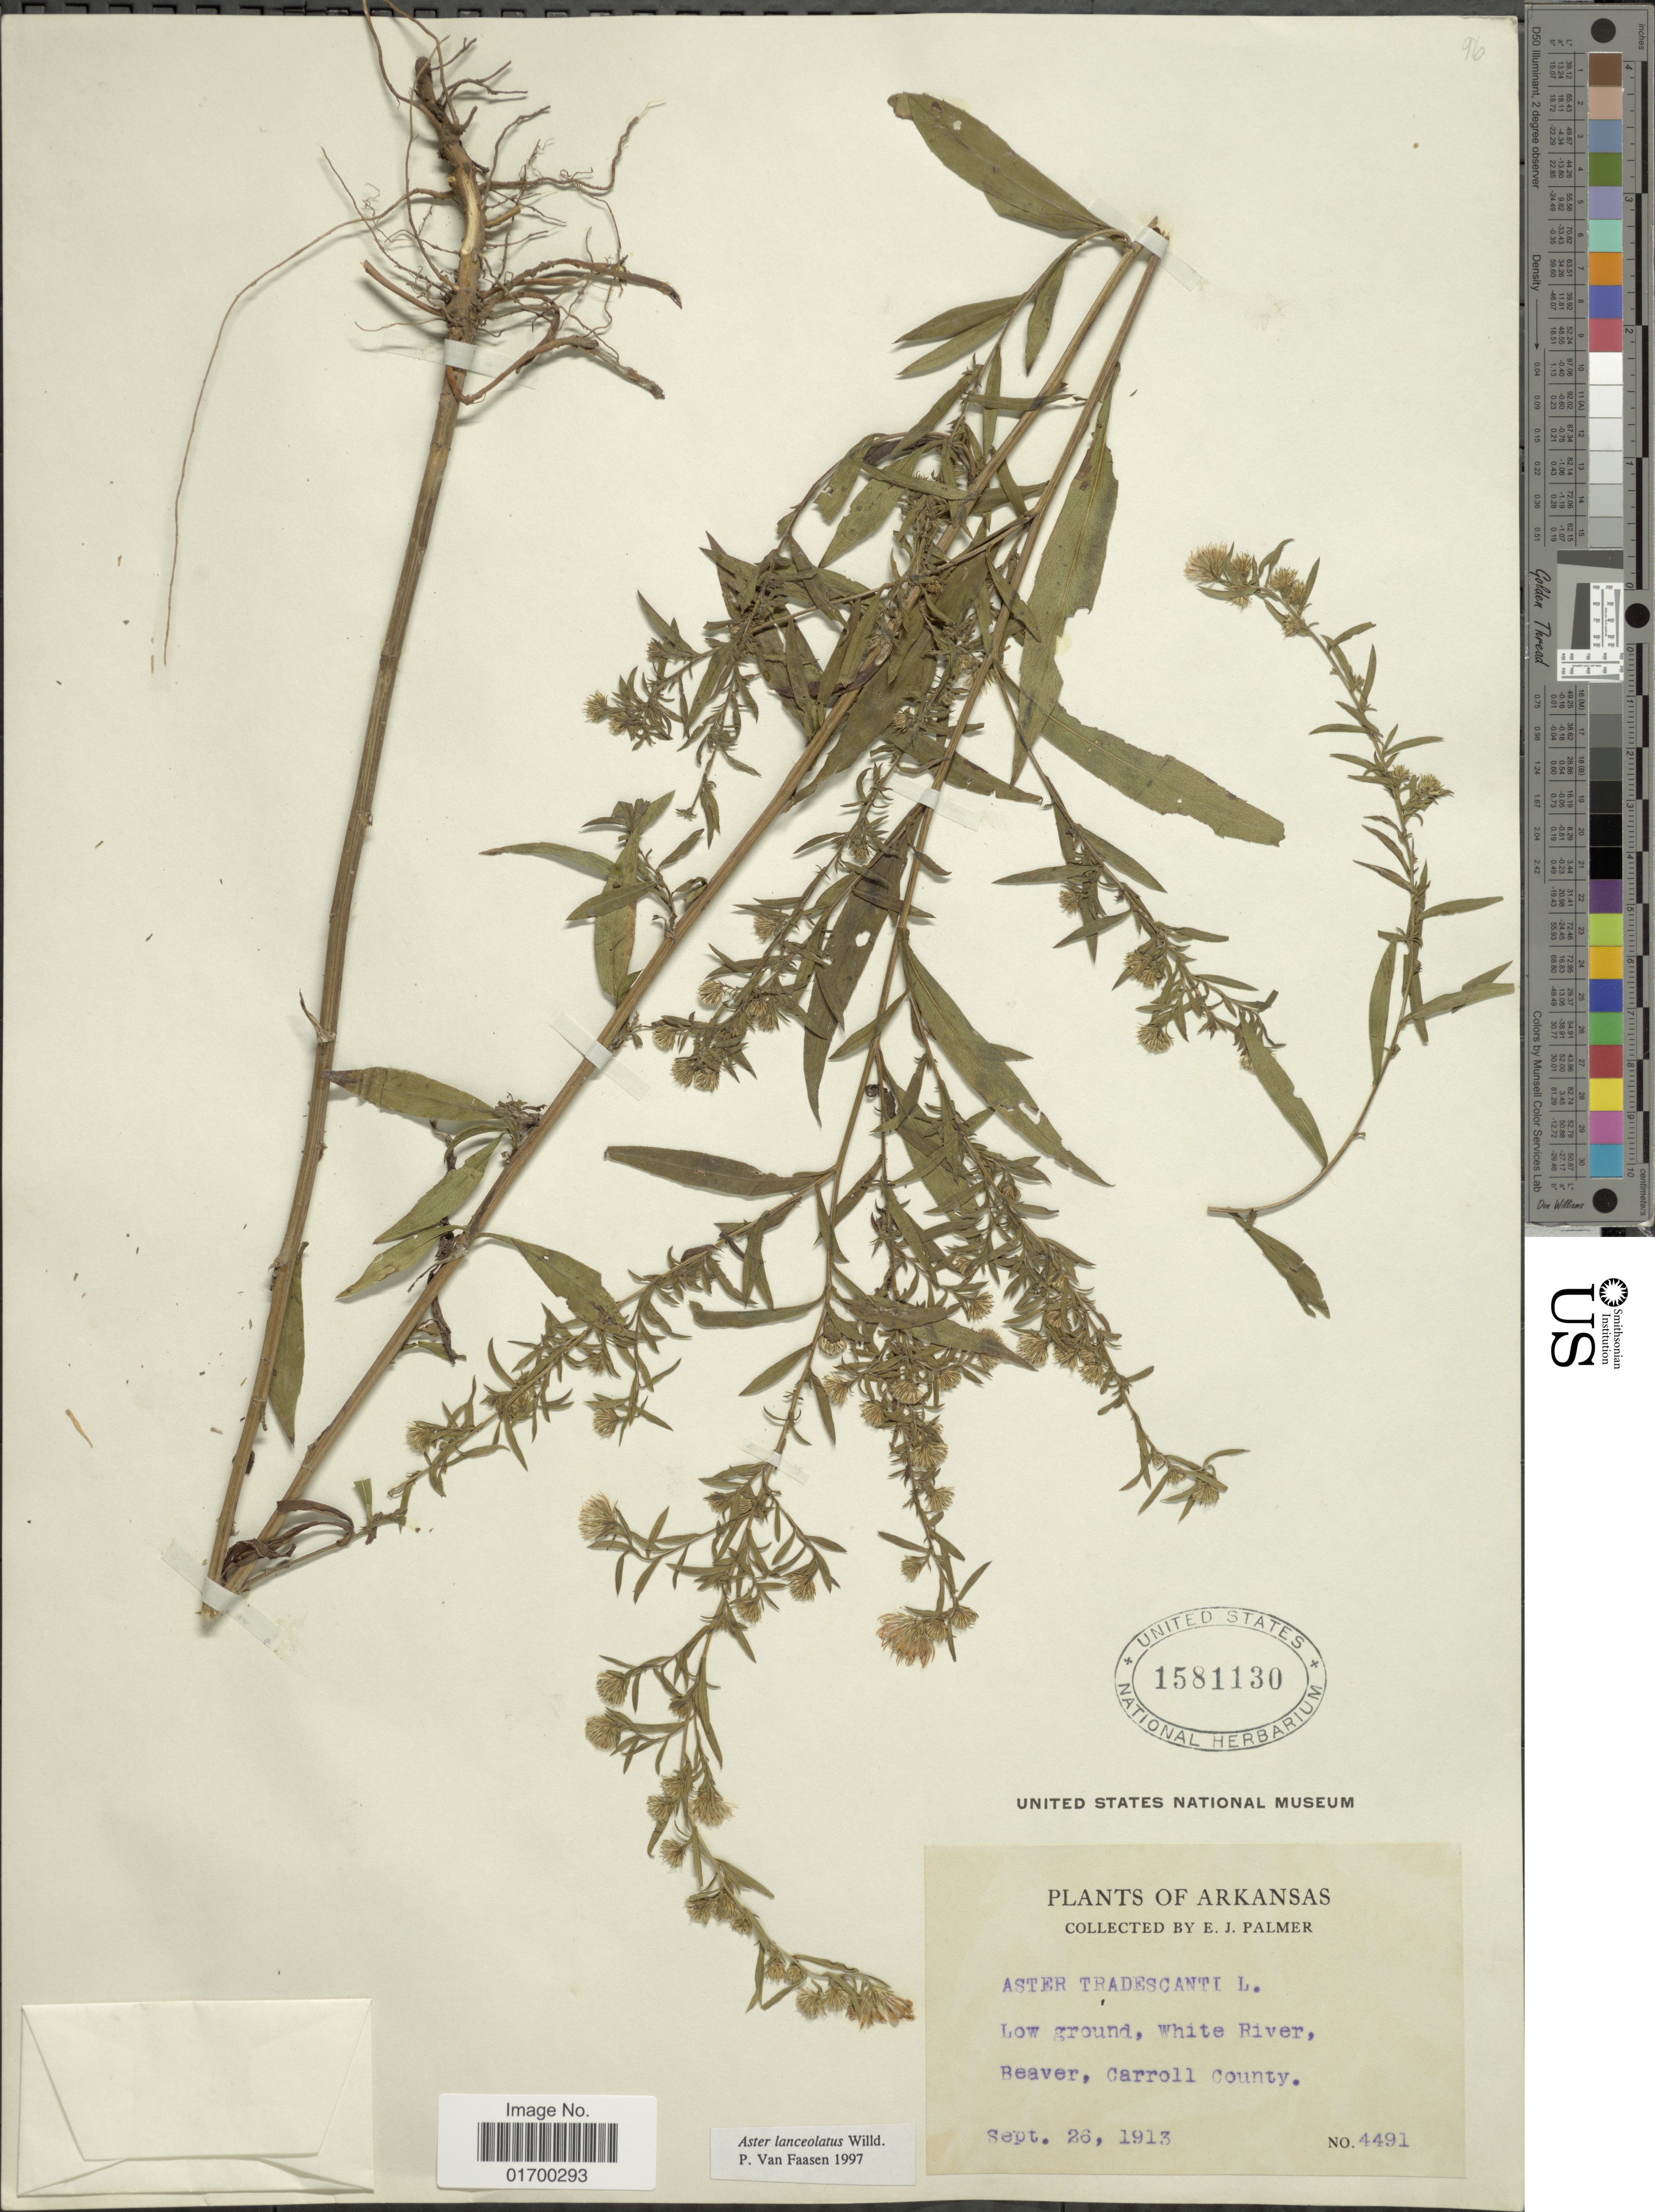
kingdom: Plantae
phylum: Tracheophyta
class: Magnoliopsida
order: Asterales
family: Asteraceae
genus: Symphyotrichum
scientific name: Symphyotrichum lanceolatum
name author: (Willd.) G.L. Nesom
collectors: E. J. Palmer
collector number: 4491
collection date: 1913-09-26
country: United States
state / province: Arkansas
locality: Low ground, White River, Beaver, Carroll County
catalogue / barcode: US 1581130